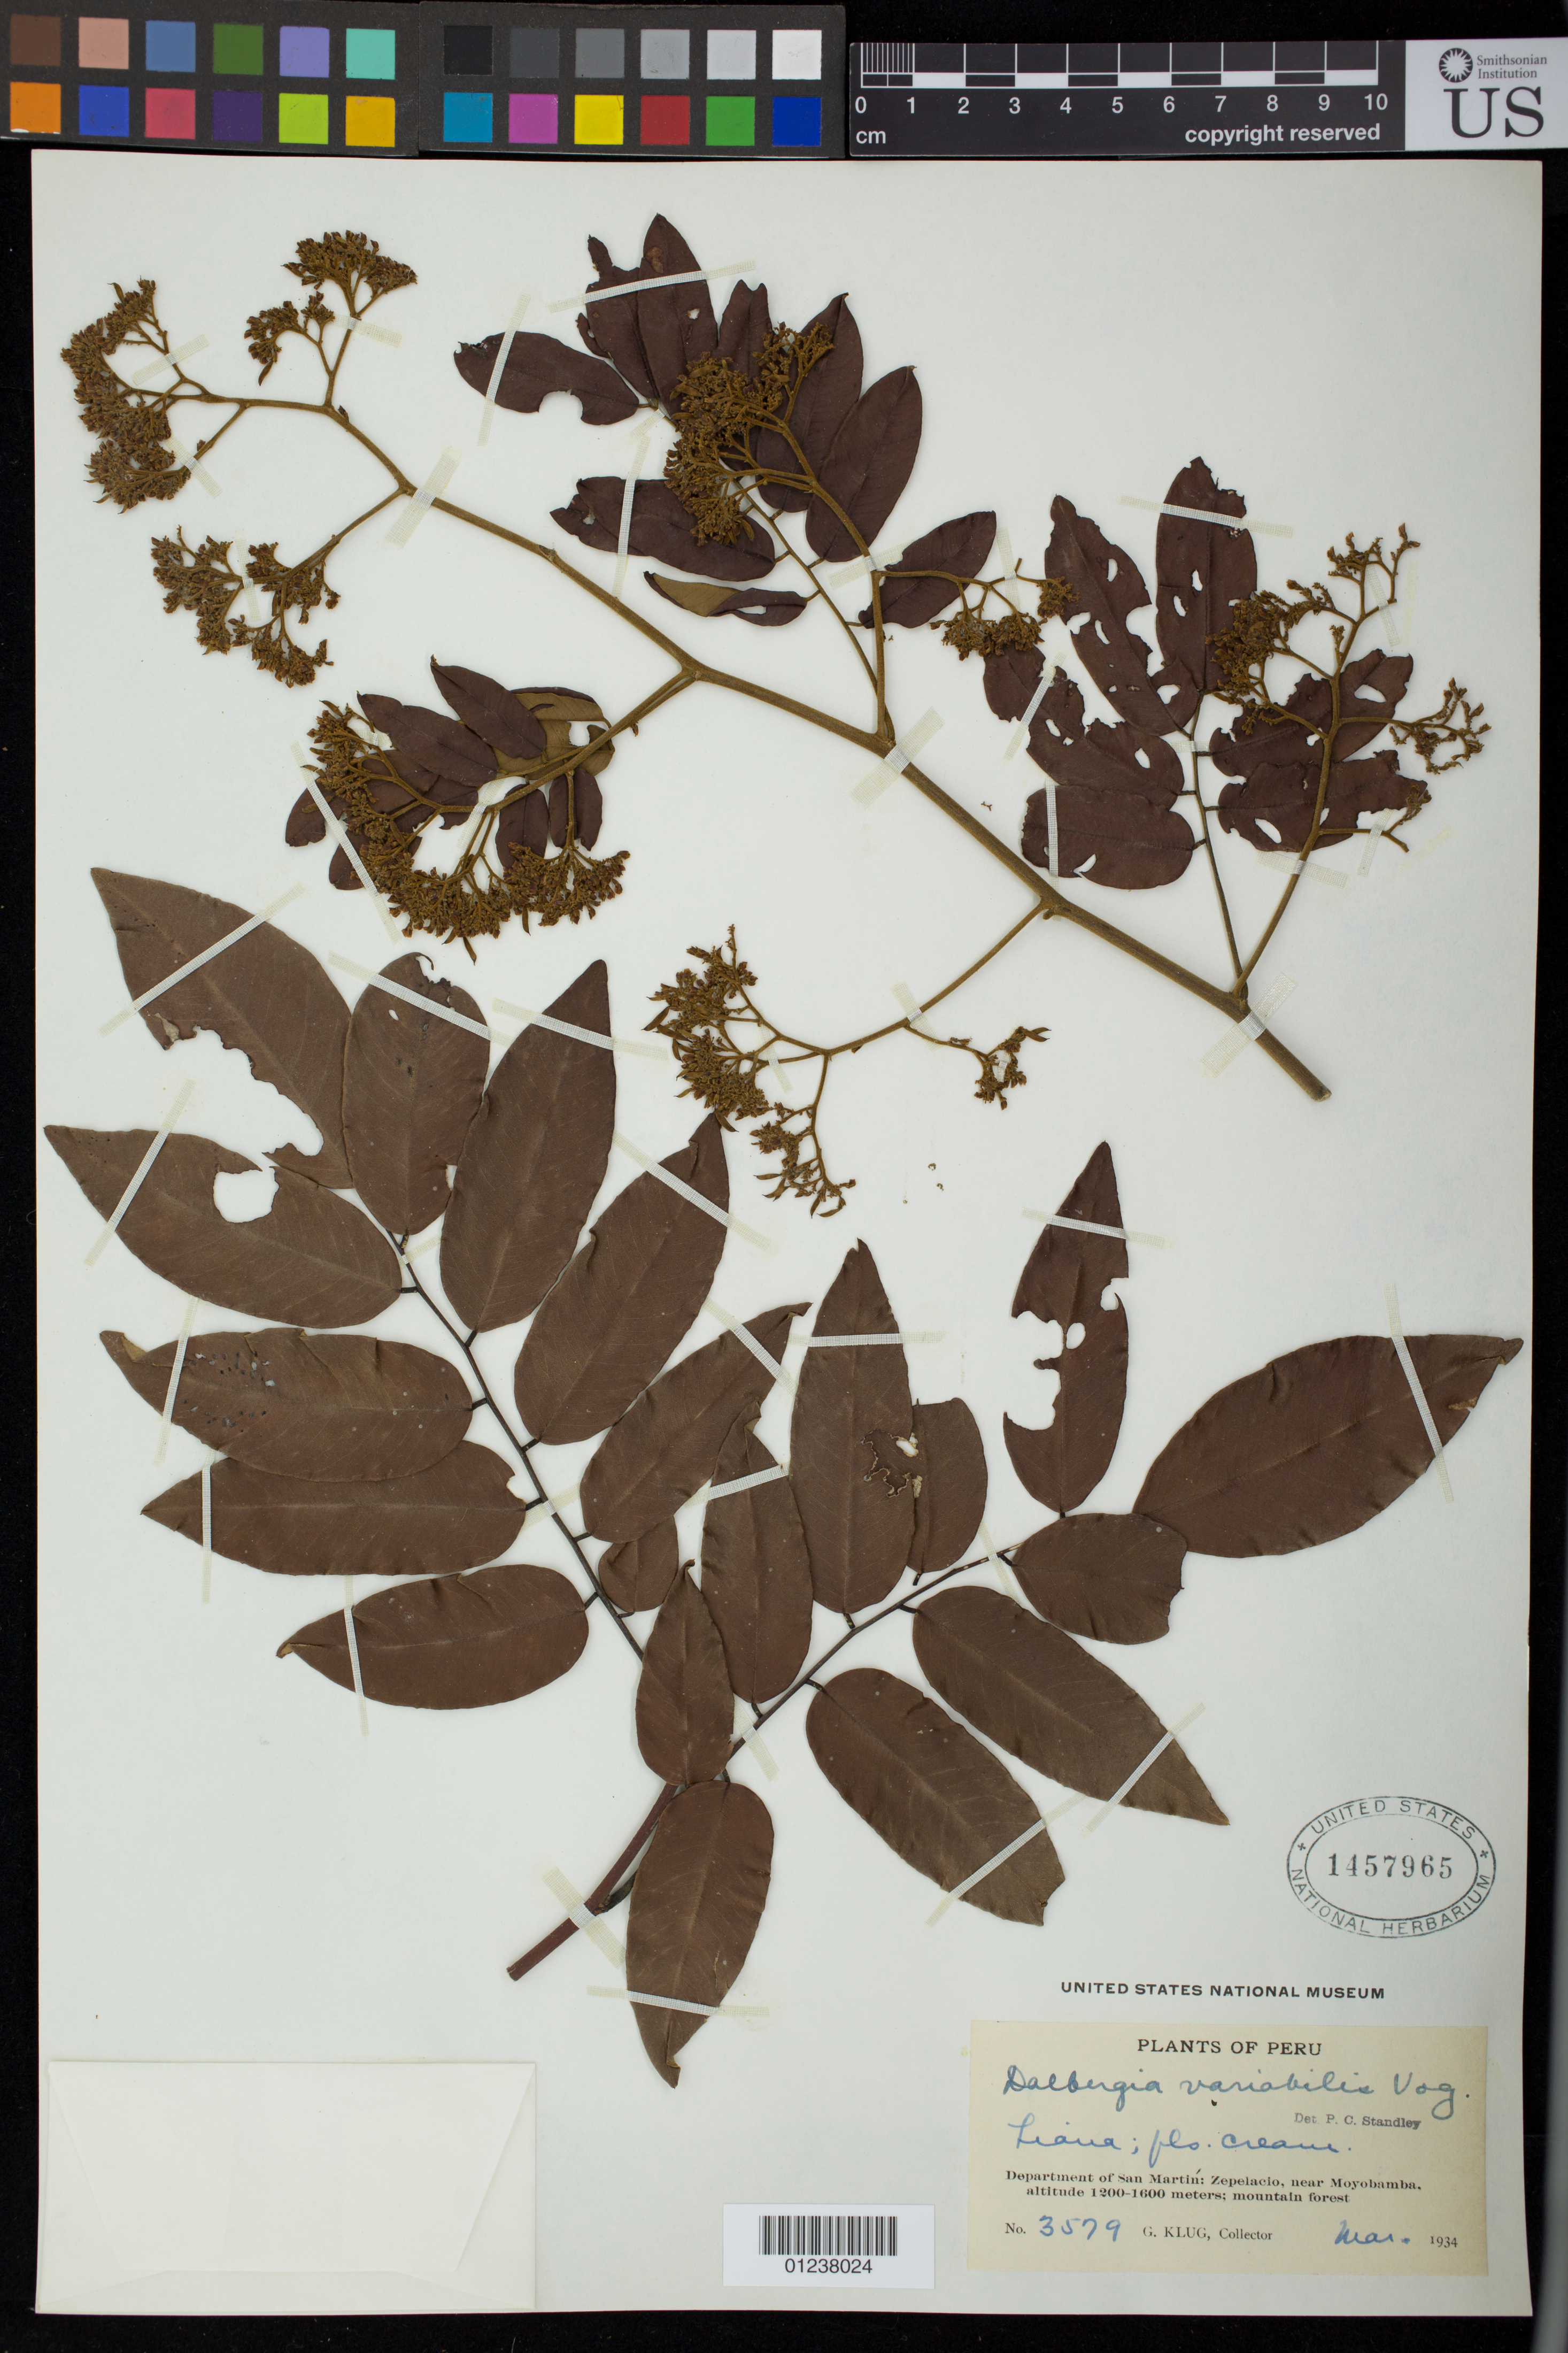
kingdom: Plantae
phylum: Tracheophyta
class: Magnoliopsida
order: Fabales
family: Fabaceae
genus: Dalbergia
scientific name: Dalbergia frutescens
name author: (Vell.) Britton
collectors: G. Klug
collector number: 3579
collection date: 1934-03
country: Peru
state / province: San Martín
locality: Zepelacio, near Moyobamba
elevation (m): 1200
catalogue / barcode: US 1457965